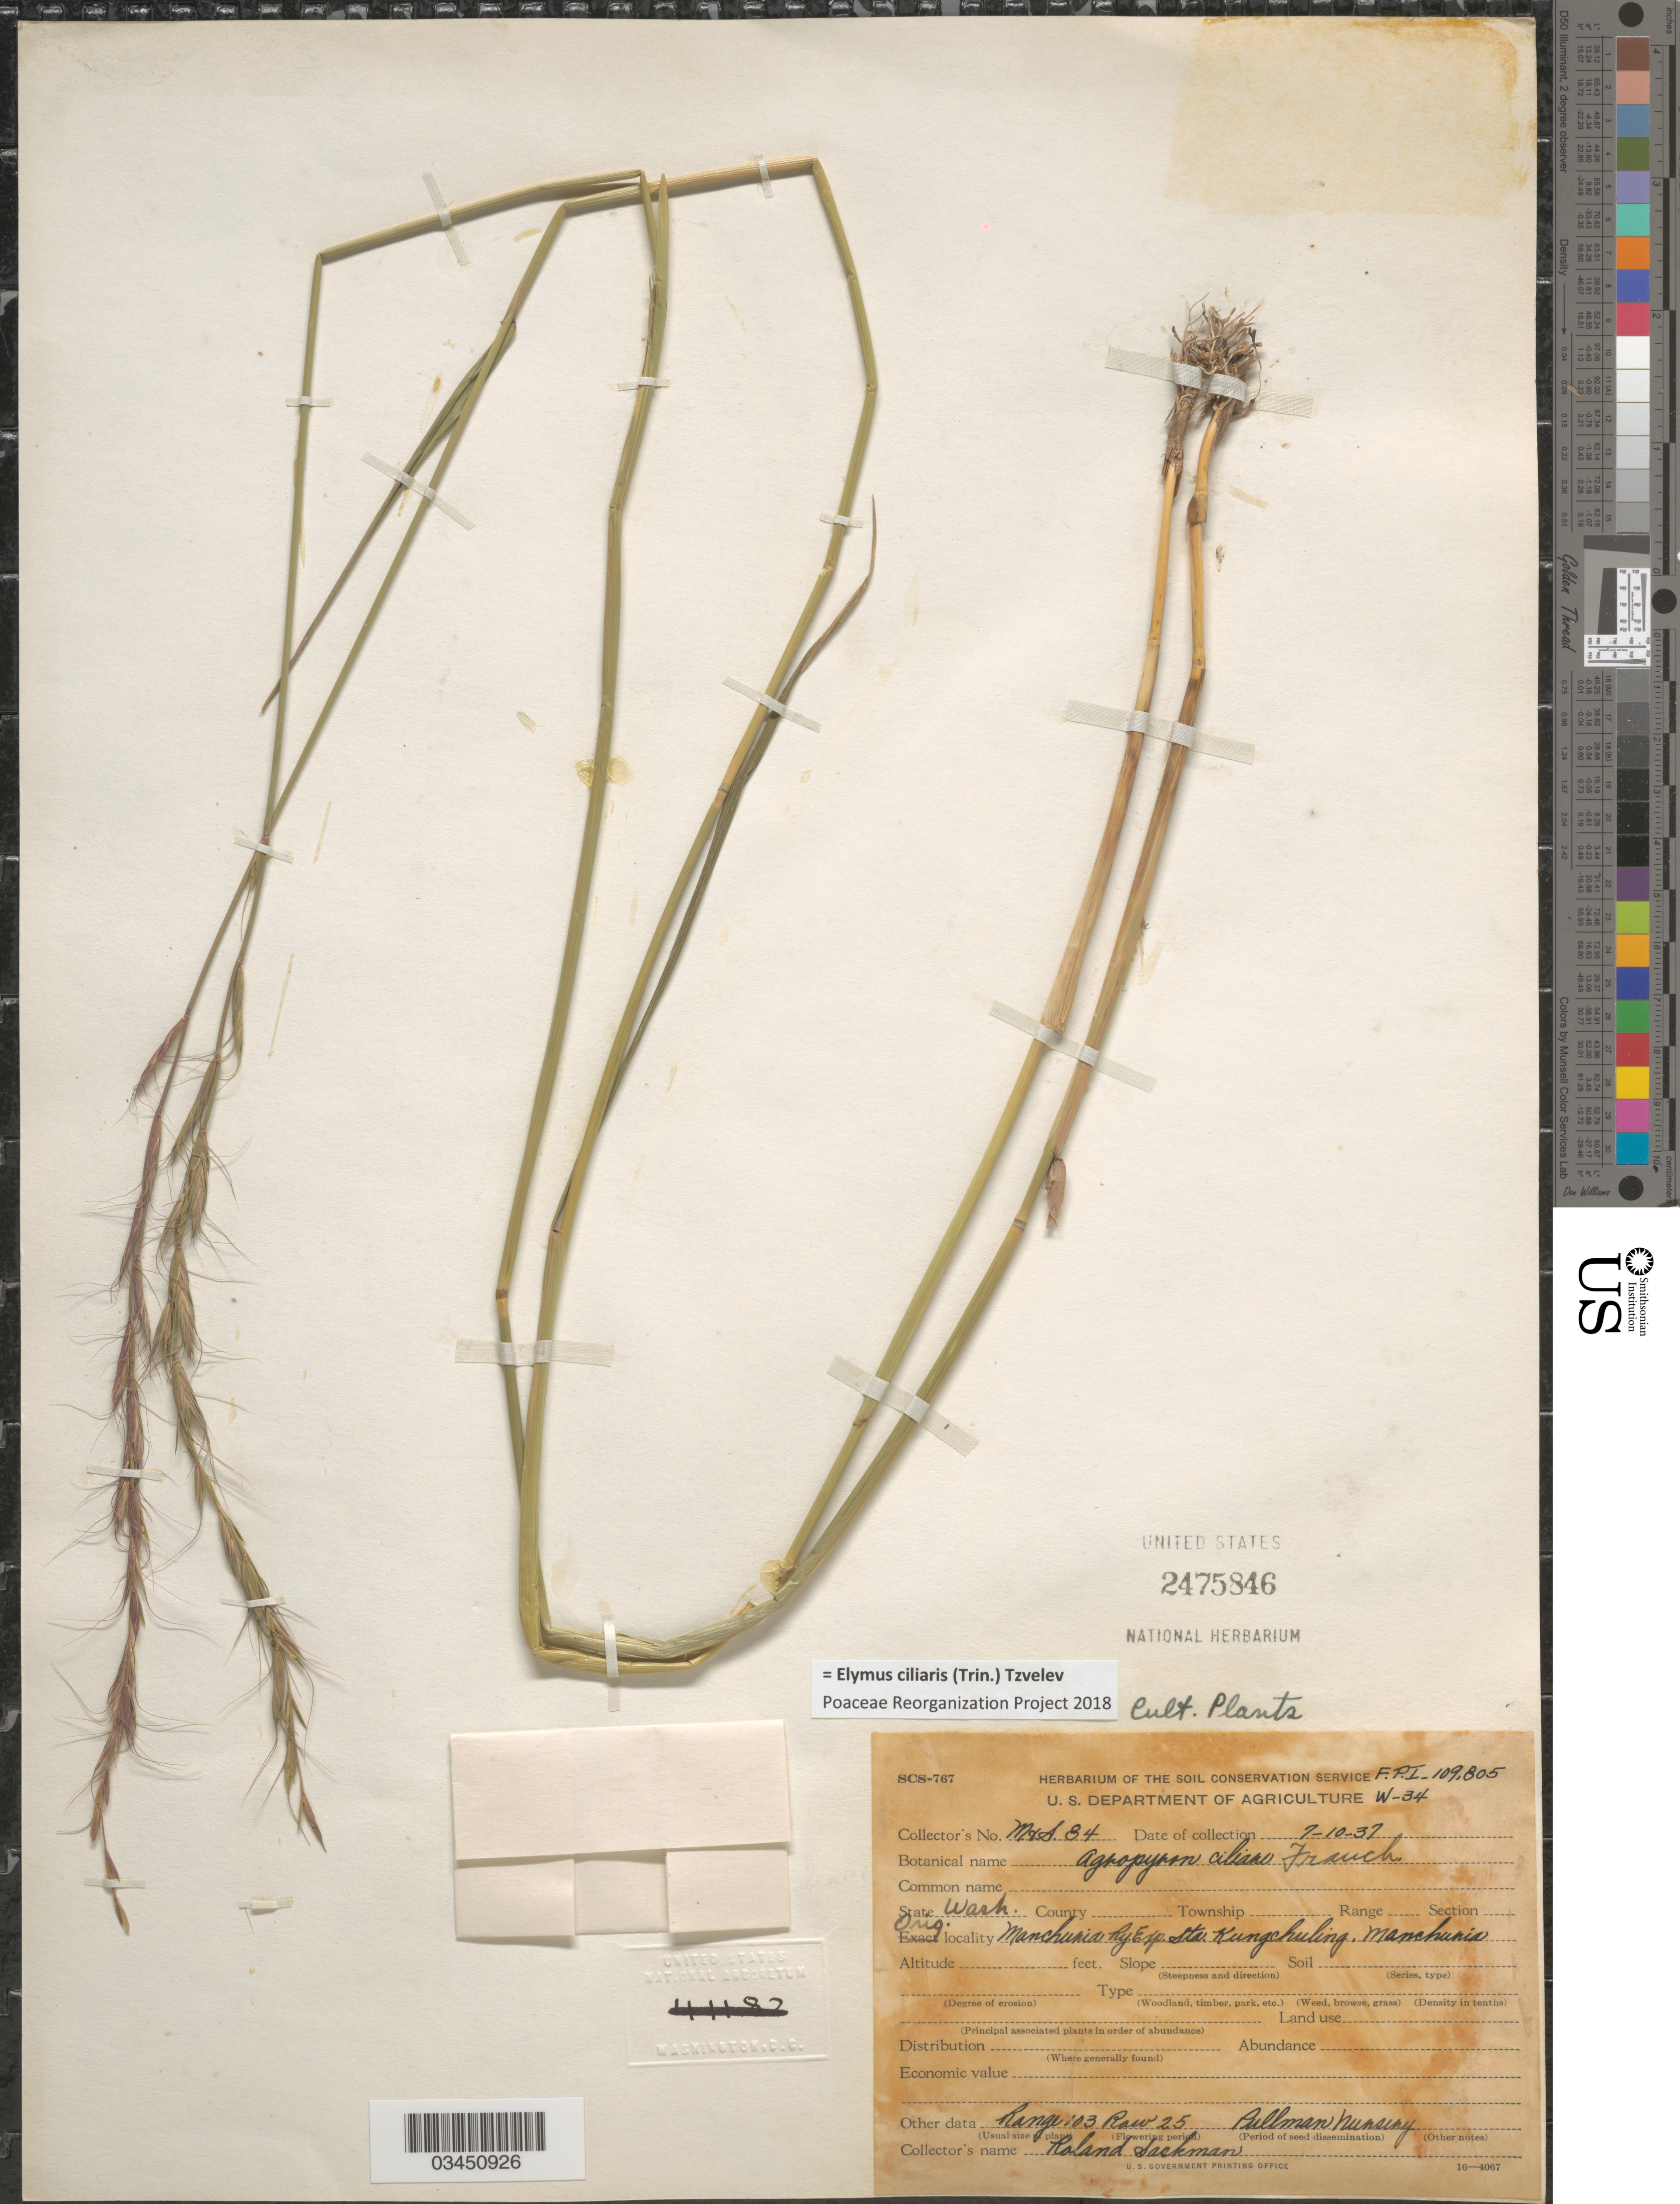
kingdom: Plantae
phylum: Tracheophyta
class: Liliopsida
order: Poales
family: Poaceae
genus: Elymus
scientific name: Elymus ciliaris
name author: (Trin.) Tzvelev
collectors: R. Jackman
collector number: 109805?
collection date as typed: Transcribed d/m/y: 10/7/37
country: United States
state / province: Washington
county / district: Whitman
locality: Range: 03 Row 25. Pullman Nursery.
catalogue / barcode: US 2475846